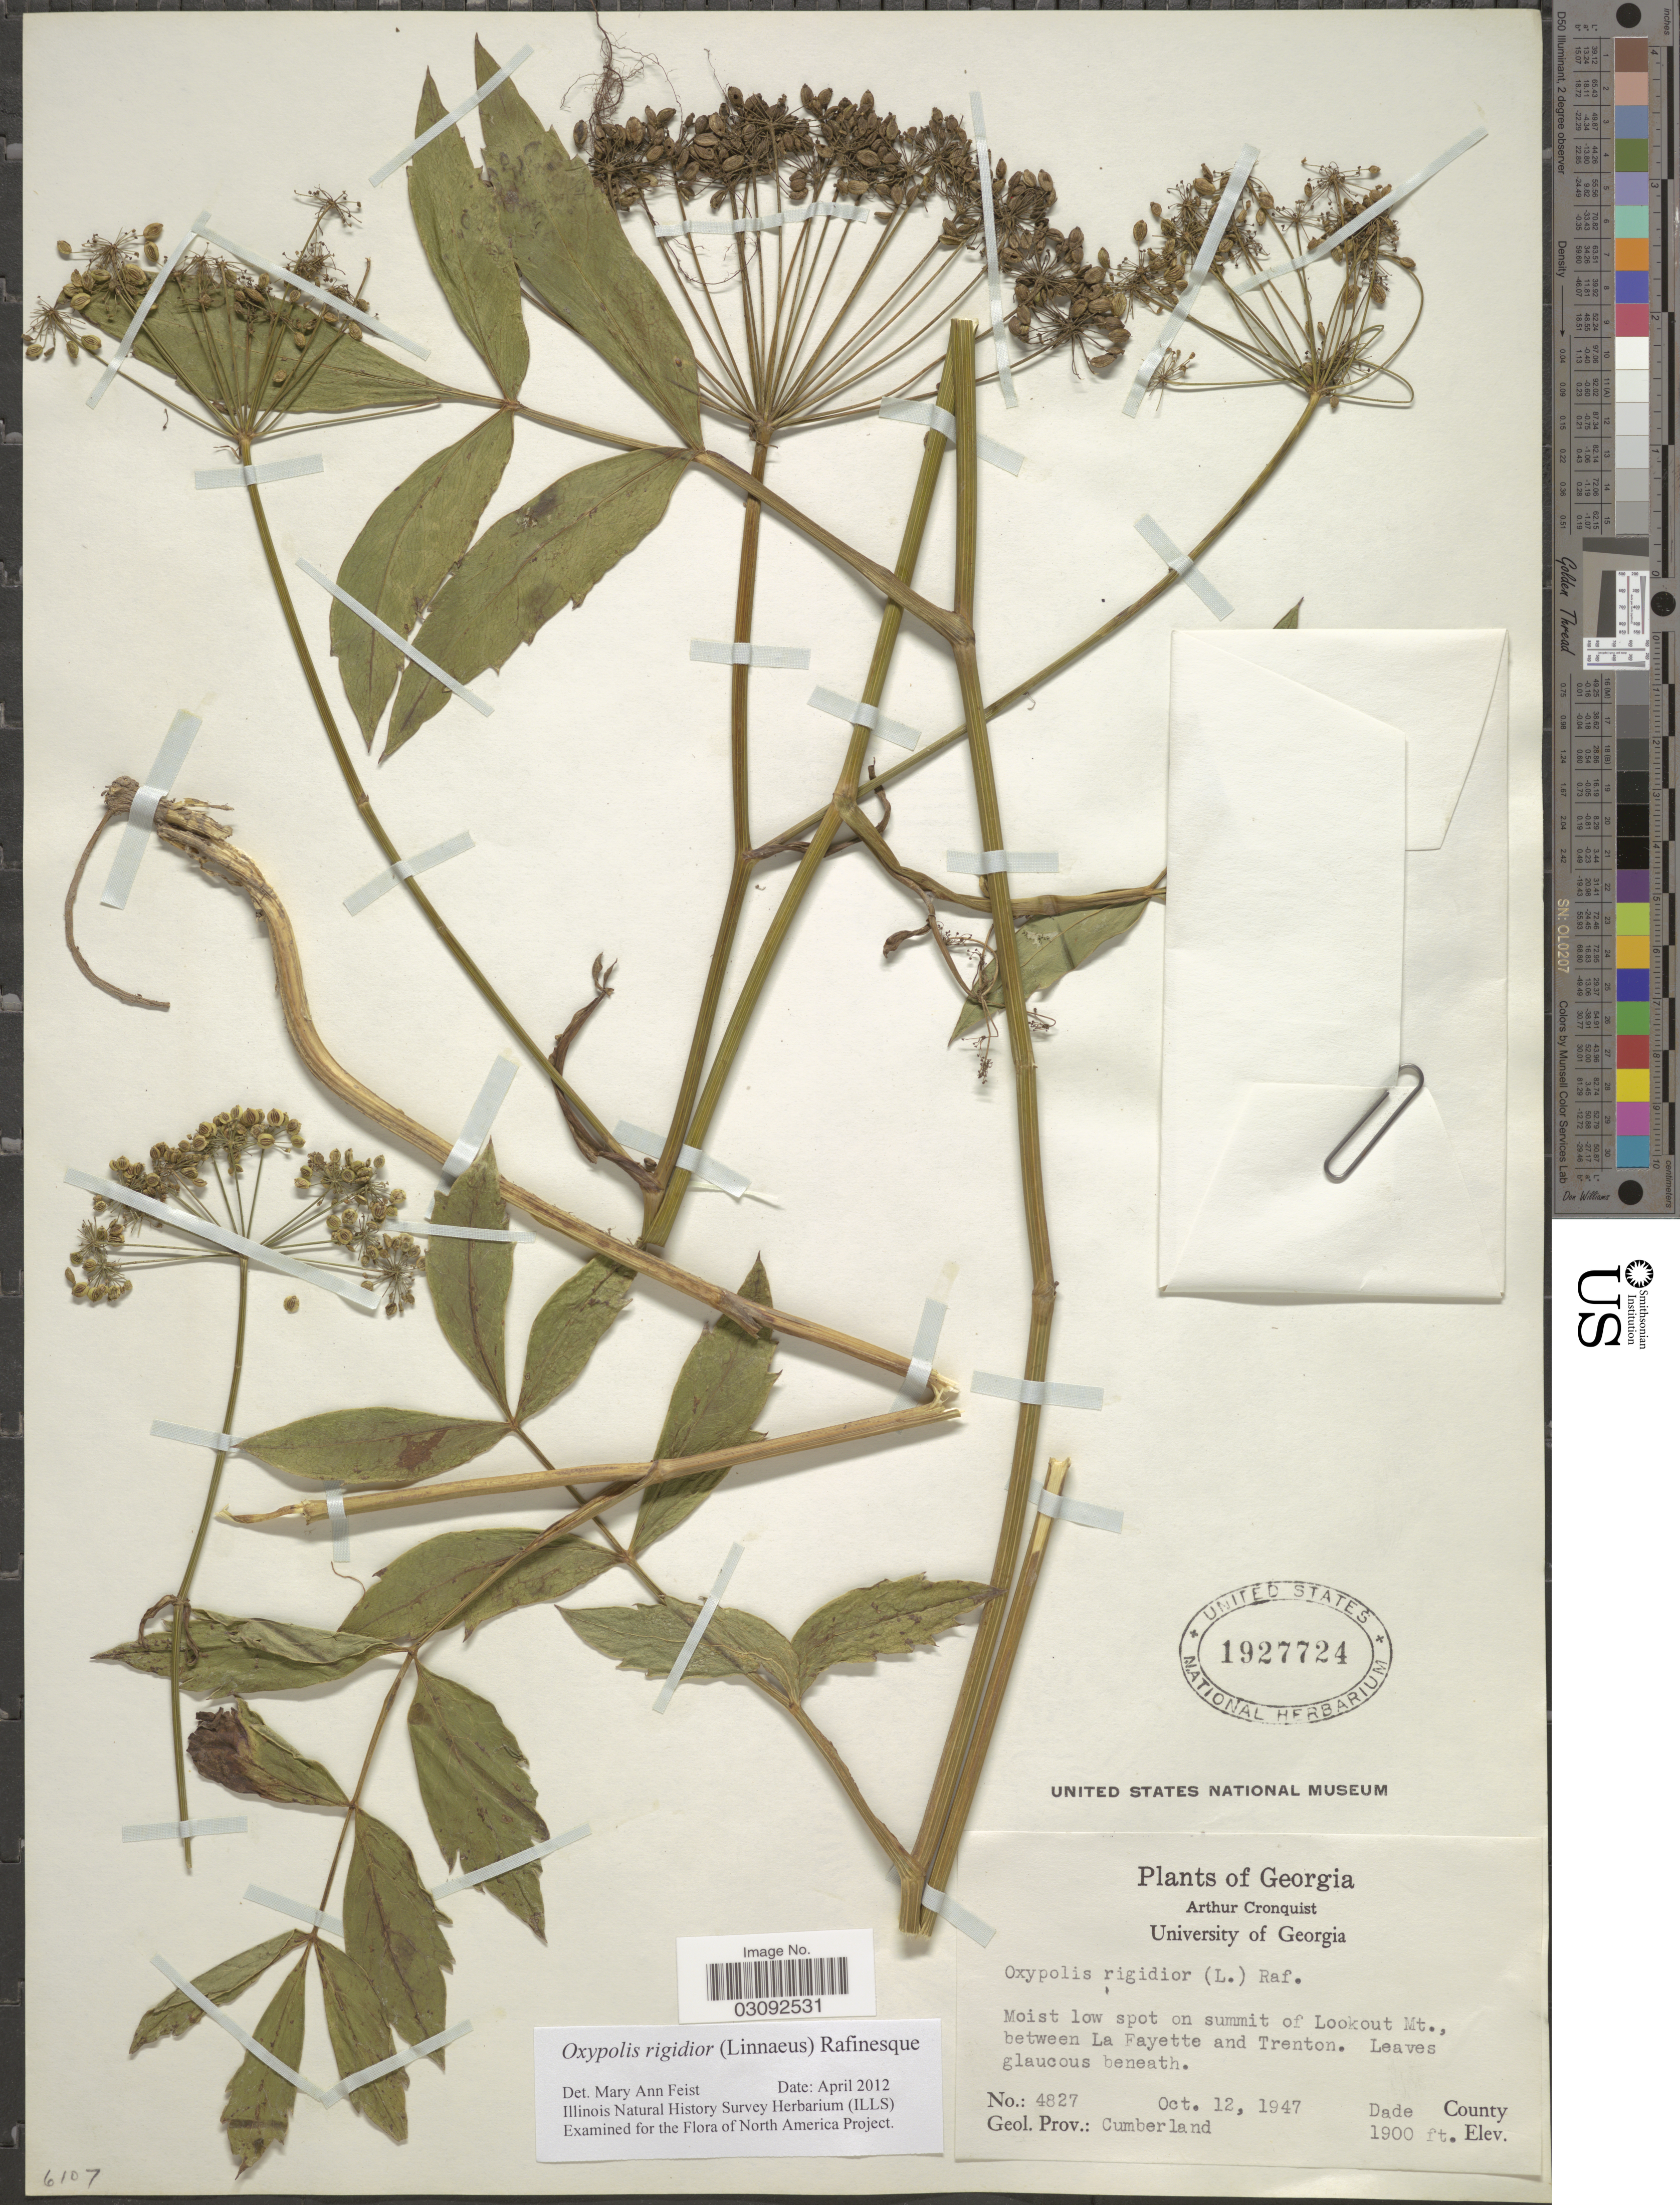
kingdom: Plantae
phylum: Tracheophyta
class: Magnoliopsida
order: Apiales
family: Apiaceae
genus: Oxypolis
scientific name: Oxypolis rigidior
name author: (L.) Raf.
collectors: A. J. Cronquist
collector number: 4827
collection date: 1947-10-12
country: United States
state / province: Georgia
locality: Moist low spot on summit of Lookout Mt., between La Fayette and Trenton. Dade County.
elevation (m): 579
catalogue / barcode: US 1927724